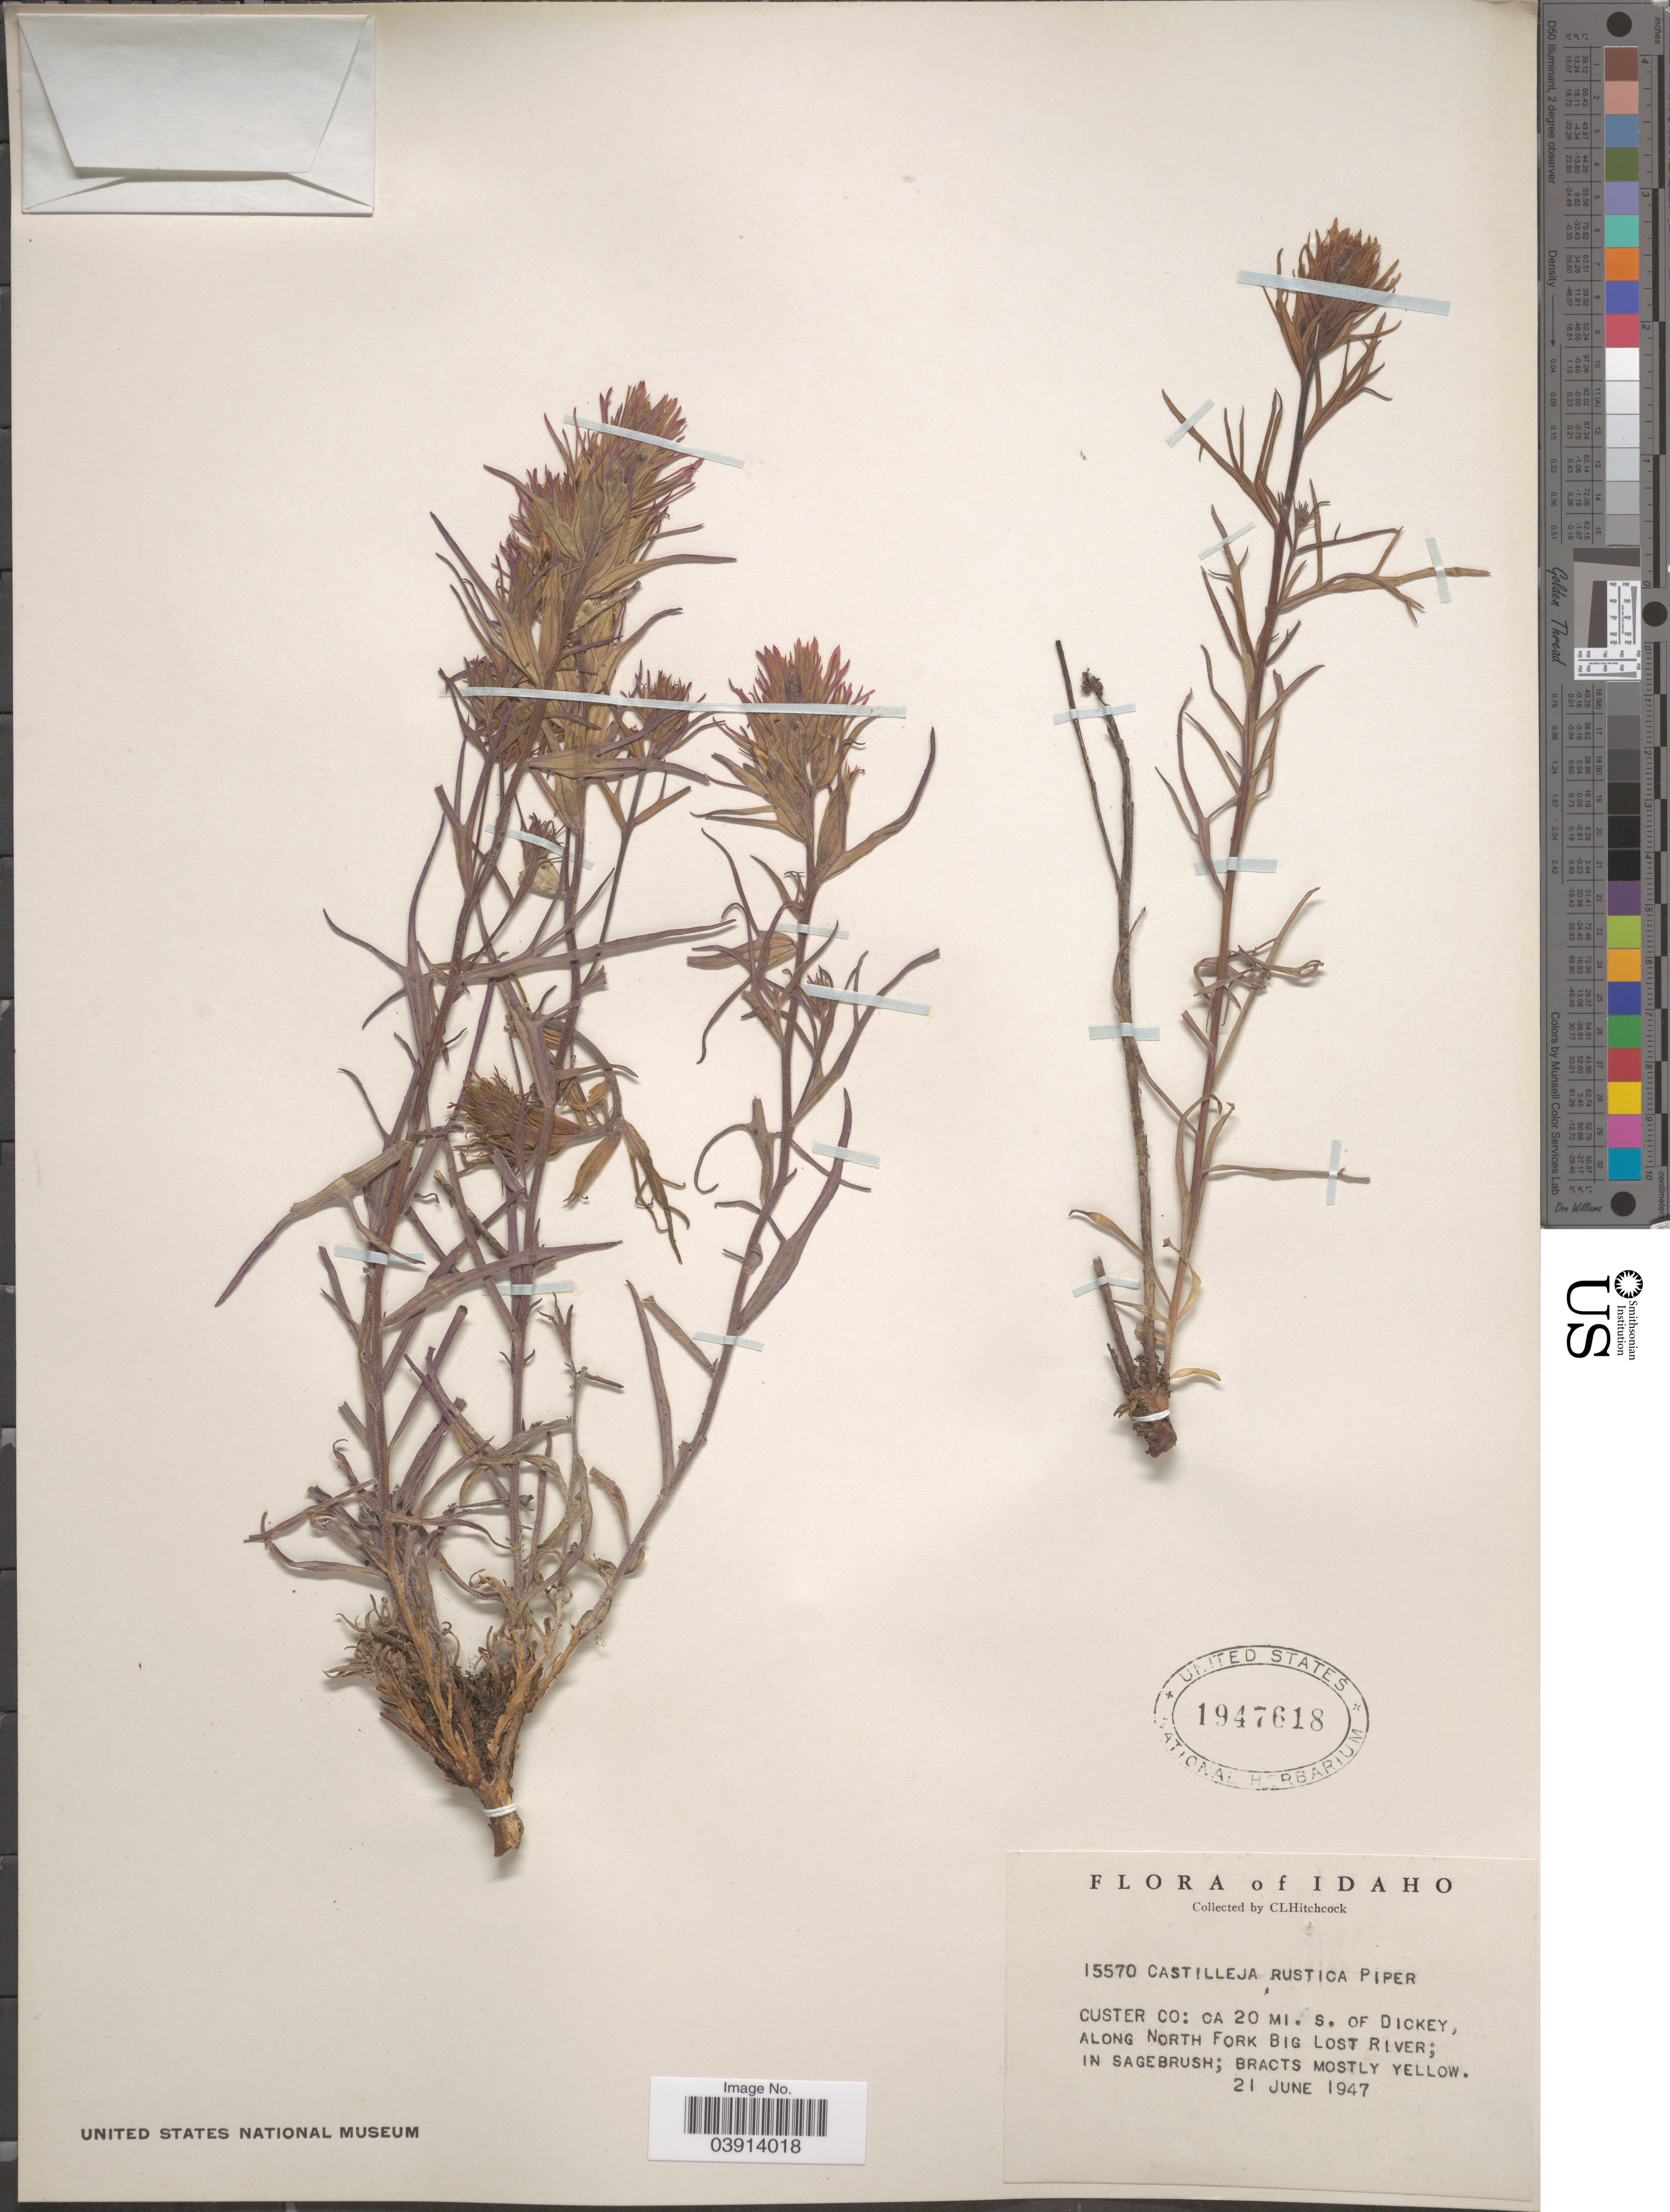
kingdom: Plantae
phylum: Tracheophyta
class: Magnoliopsida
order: Lamiales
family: Orobanchaceae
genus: Castilleja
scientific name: Castilleja rustica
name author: Piper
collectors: C. L. Hitchcock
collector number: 15570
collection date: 1947-06-21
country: United States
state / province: Idaho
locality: Custer Co: ca 20 mi. s. of Dickey, along North Fork Big Lost River.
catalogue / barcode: US 1947618